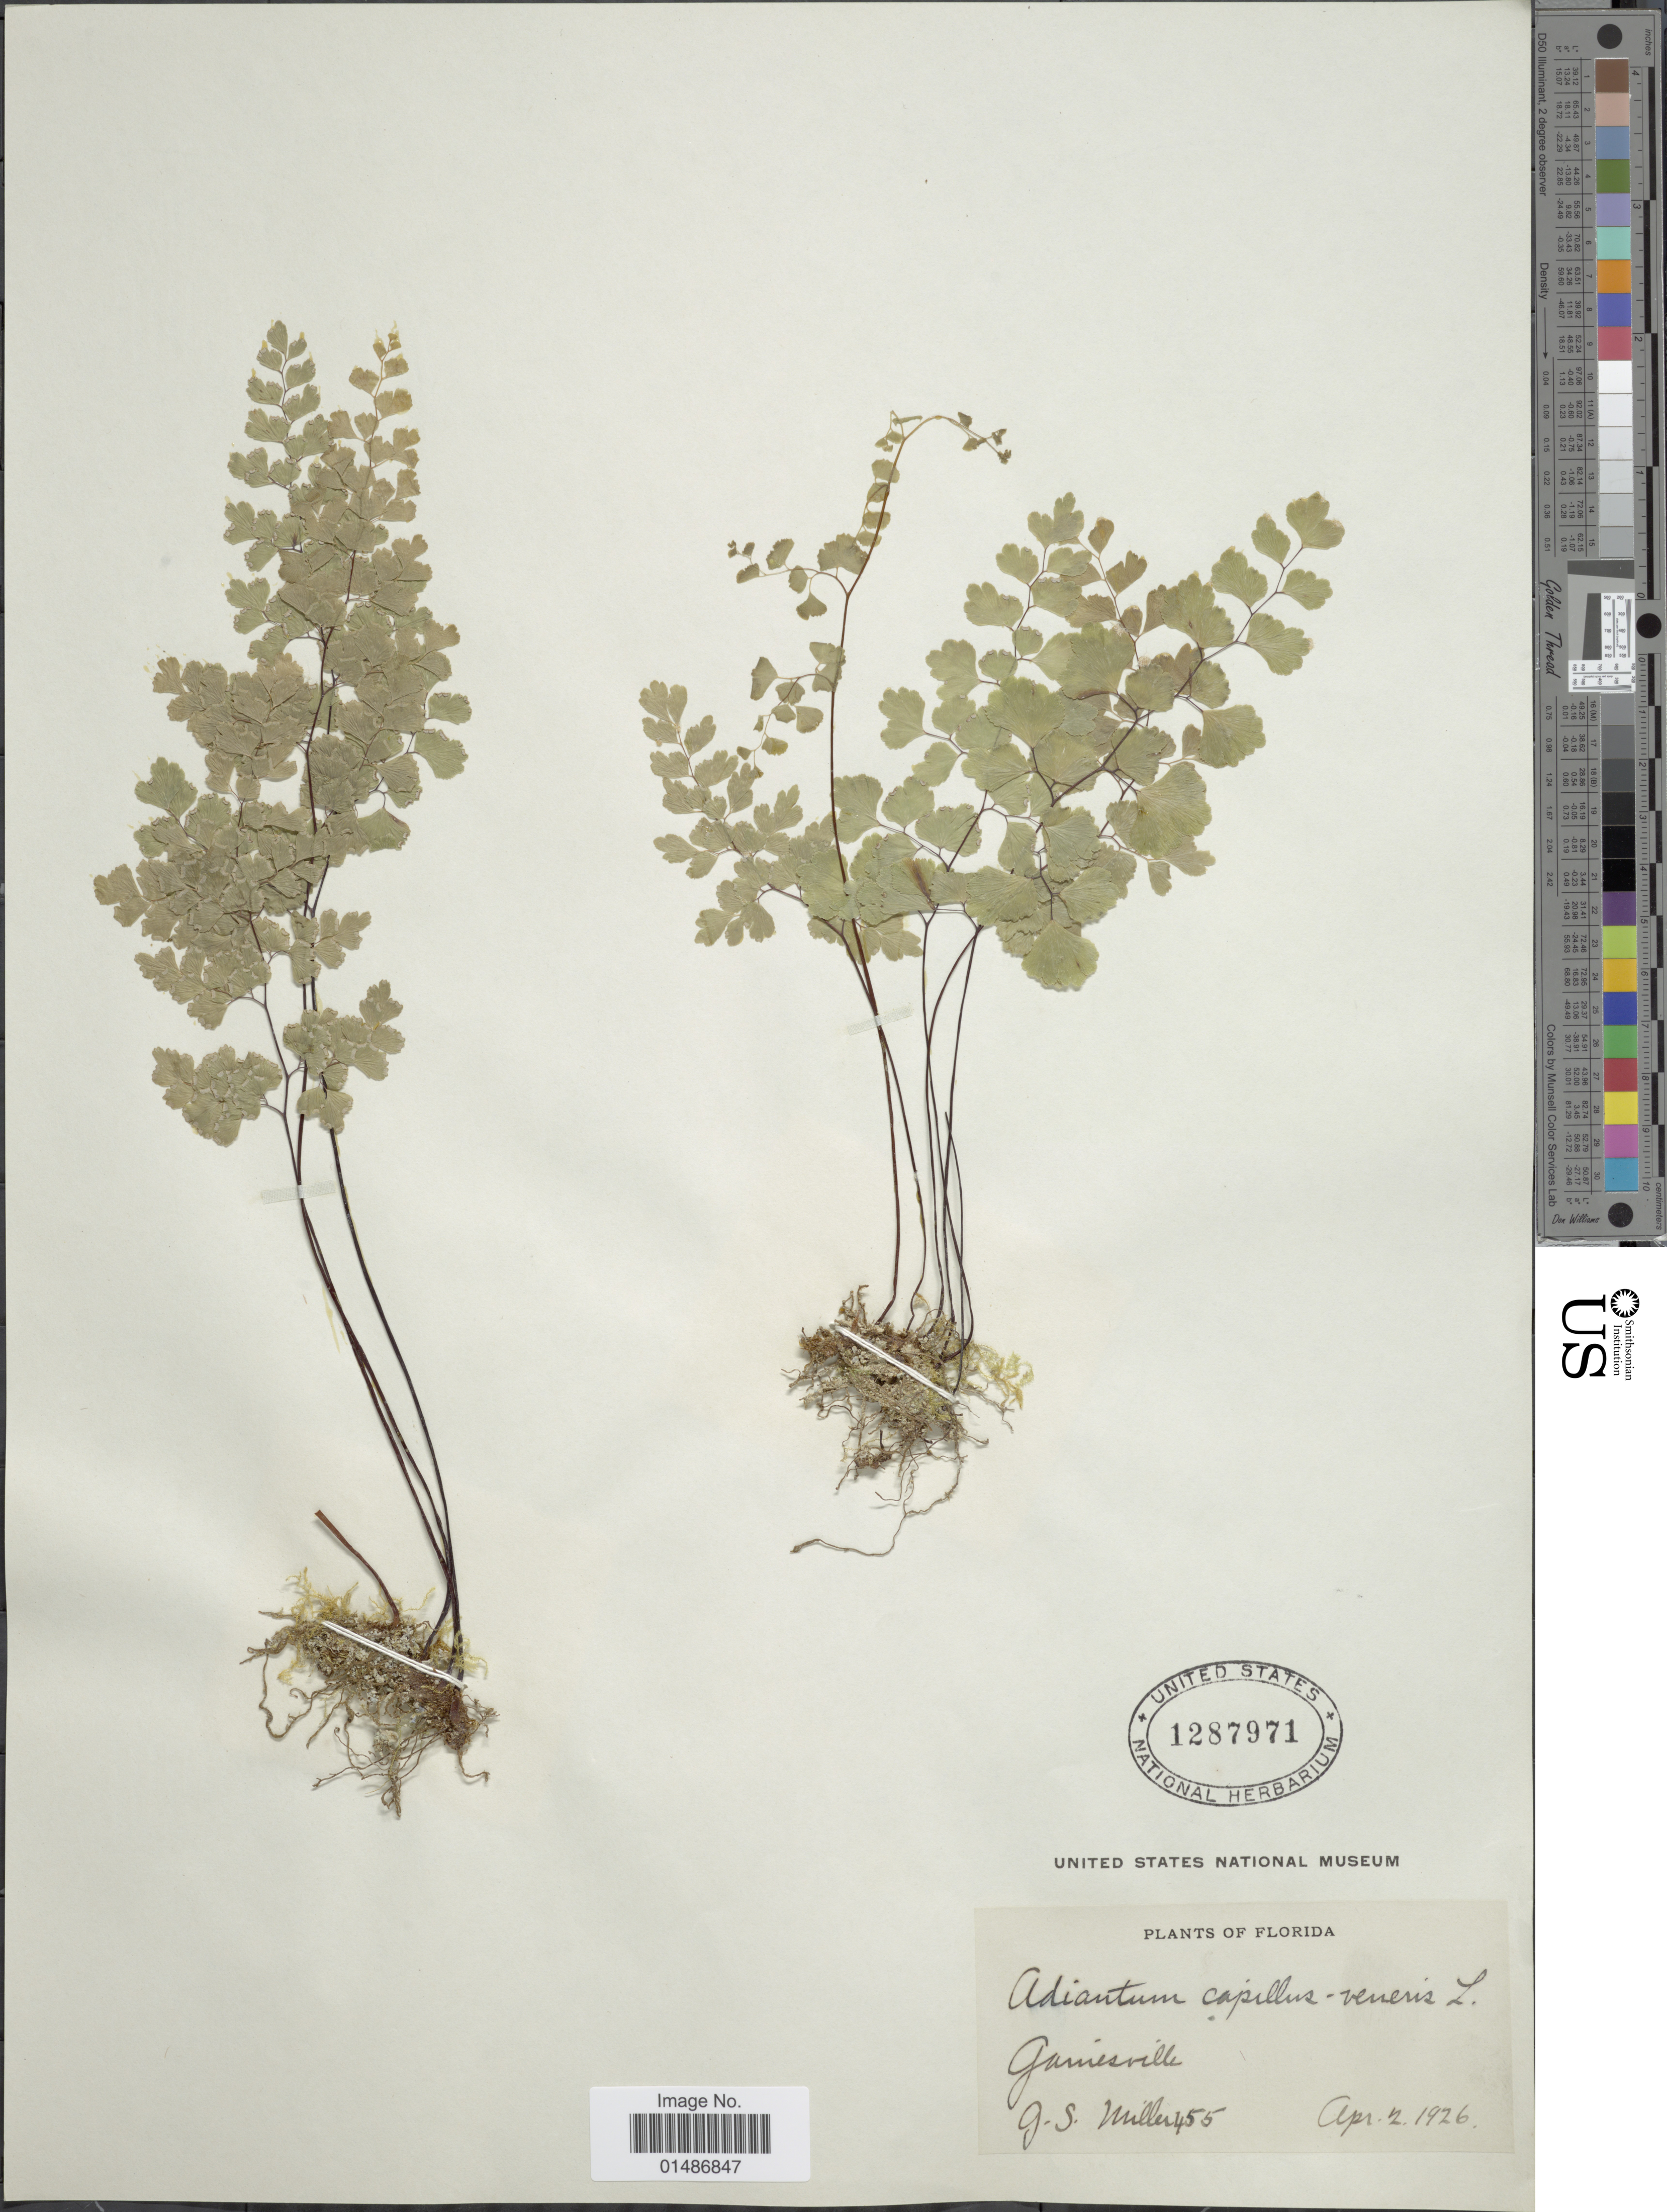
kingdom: Plantae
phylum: Tracheophyta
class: Polypodiopsida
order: Polypodiales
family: Pteridaceae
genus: Adiantum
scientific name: Adiantum capillus-veneris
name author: L.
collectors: G. S. Miller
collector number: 455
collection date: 1926-04-02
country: United States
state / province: Florida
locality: Gainesville.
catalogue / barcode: US 1287971